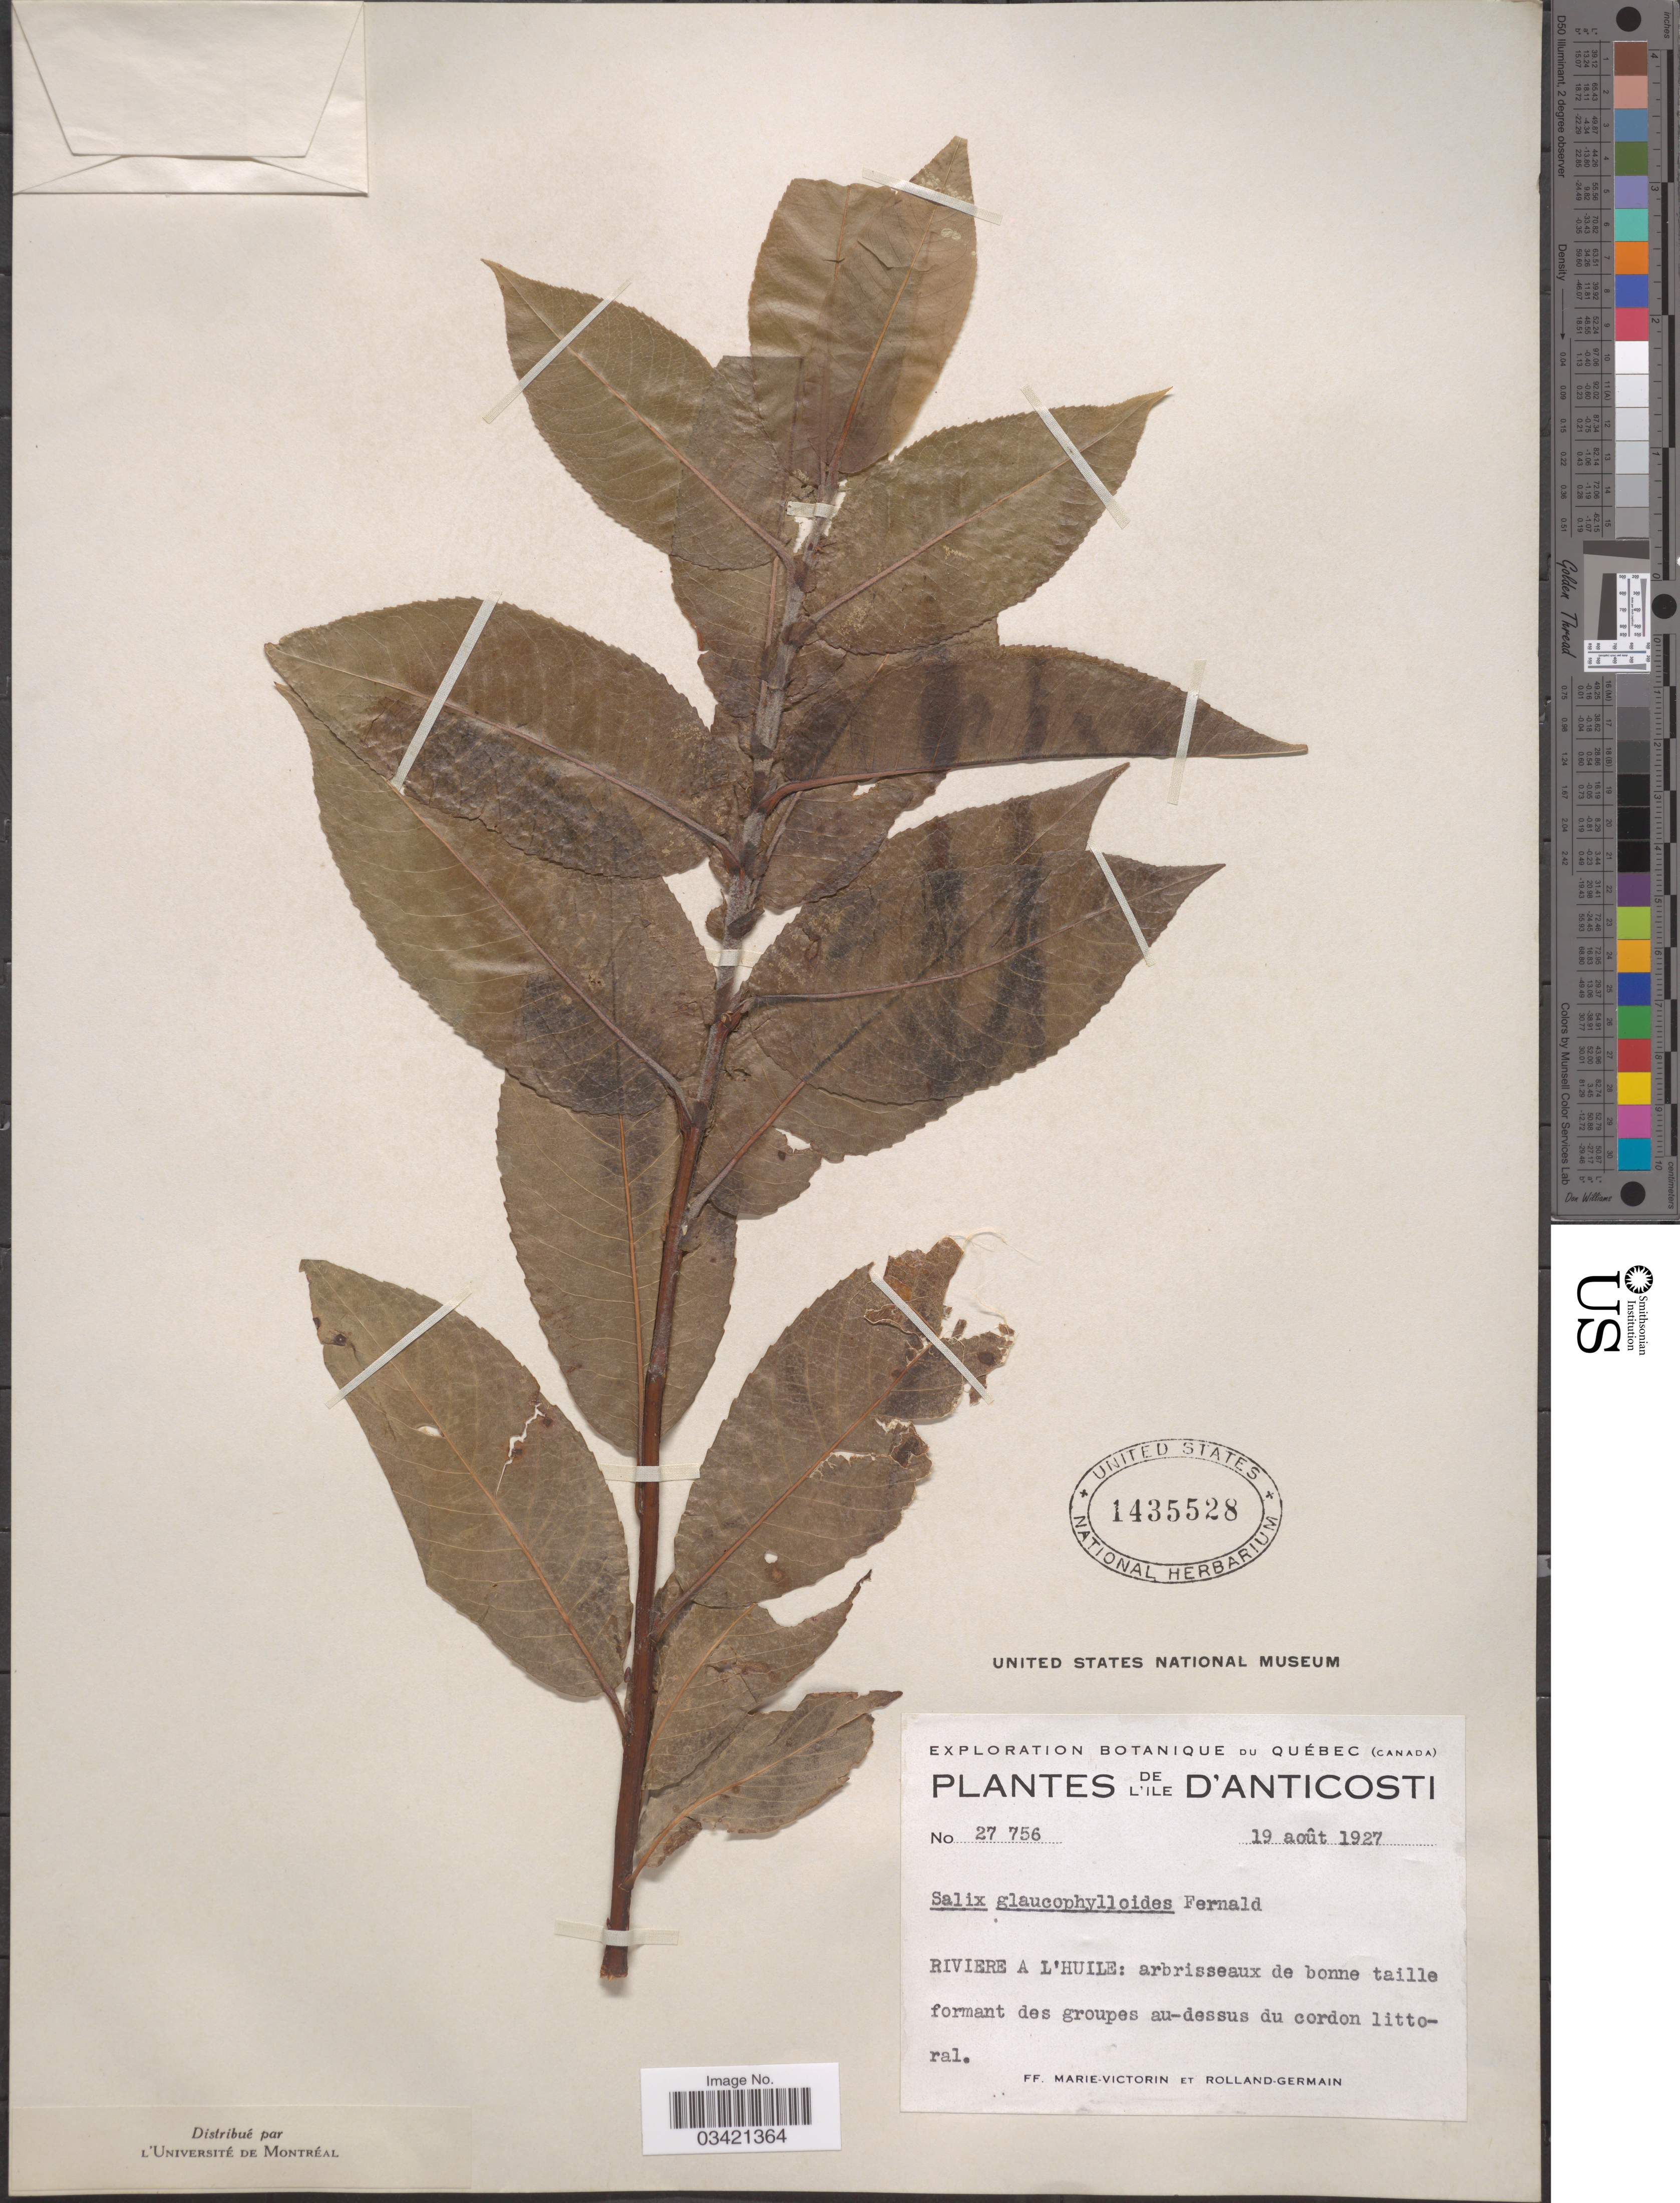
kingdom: Plantae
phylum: Tracheophyta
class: Magnoliopsida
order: Malpighiales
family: Salicaceae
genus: Salix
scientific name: Salix glaucophylla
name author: Andersson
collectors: F. Marie-Victorin & Rolland-Germain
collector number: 27756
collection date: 1927-08-19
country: Canada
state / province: Quebec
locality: L'ile D'Anticosti. Riviere a l'Huile.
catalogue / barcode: US 1435528